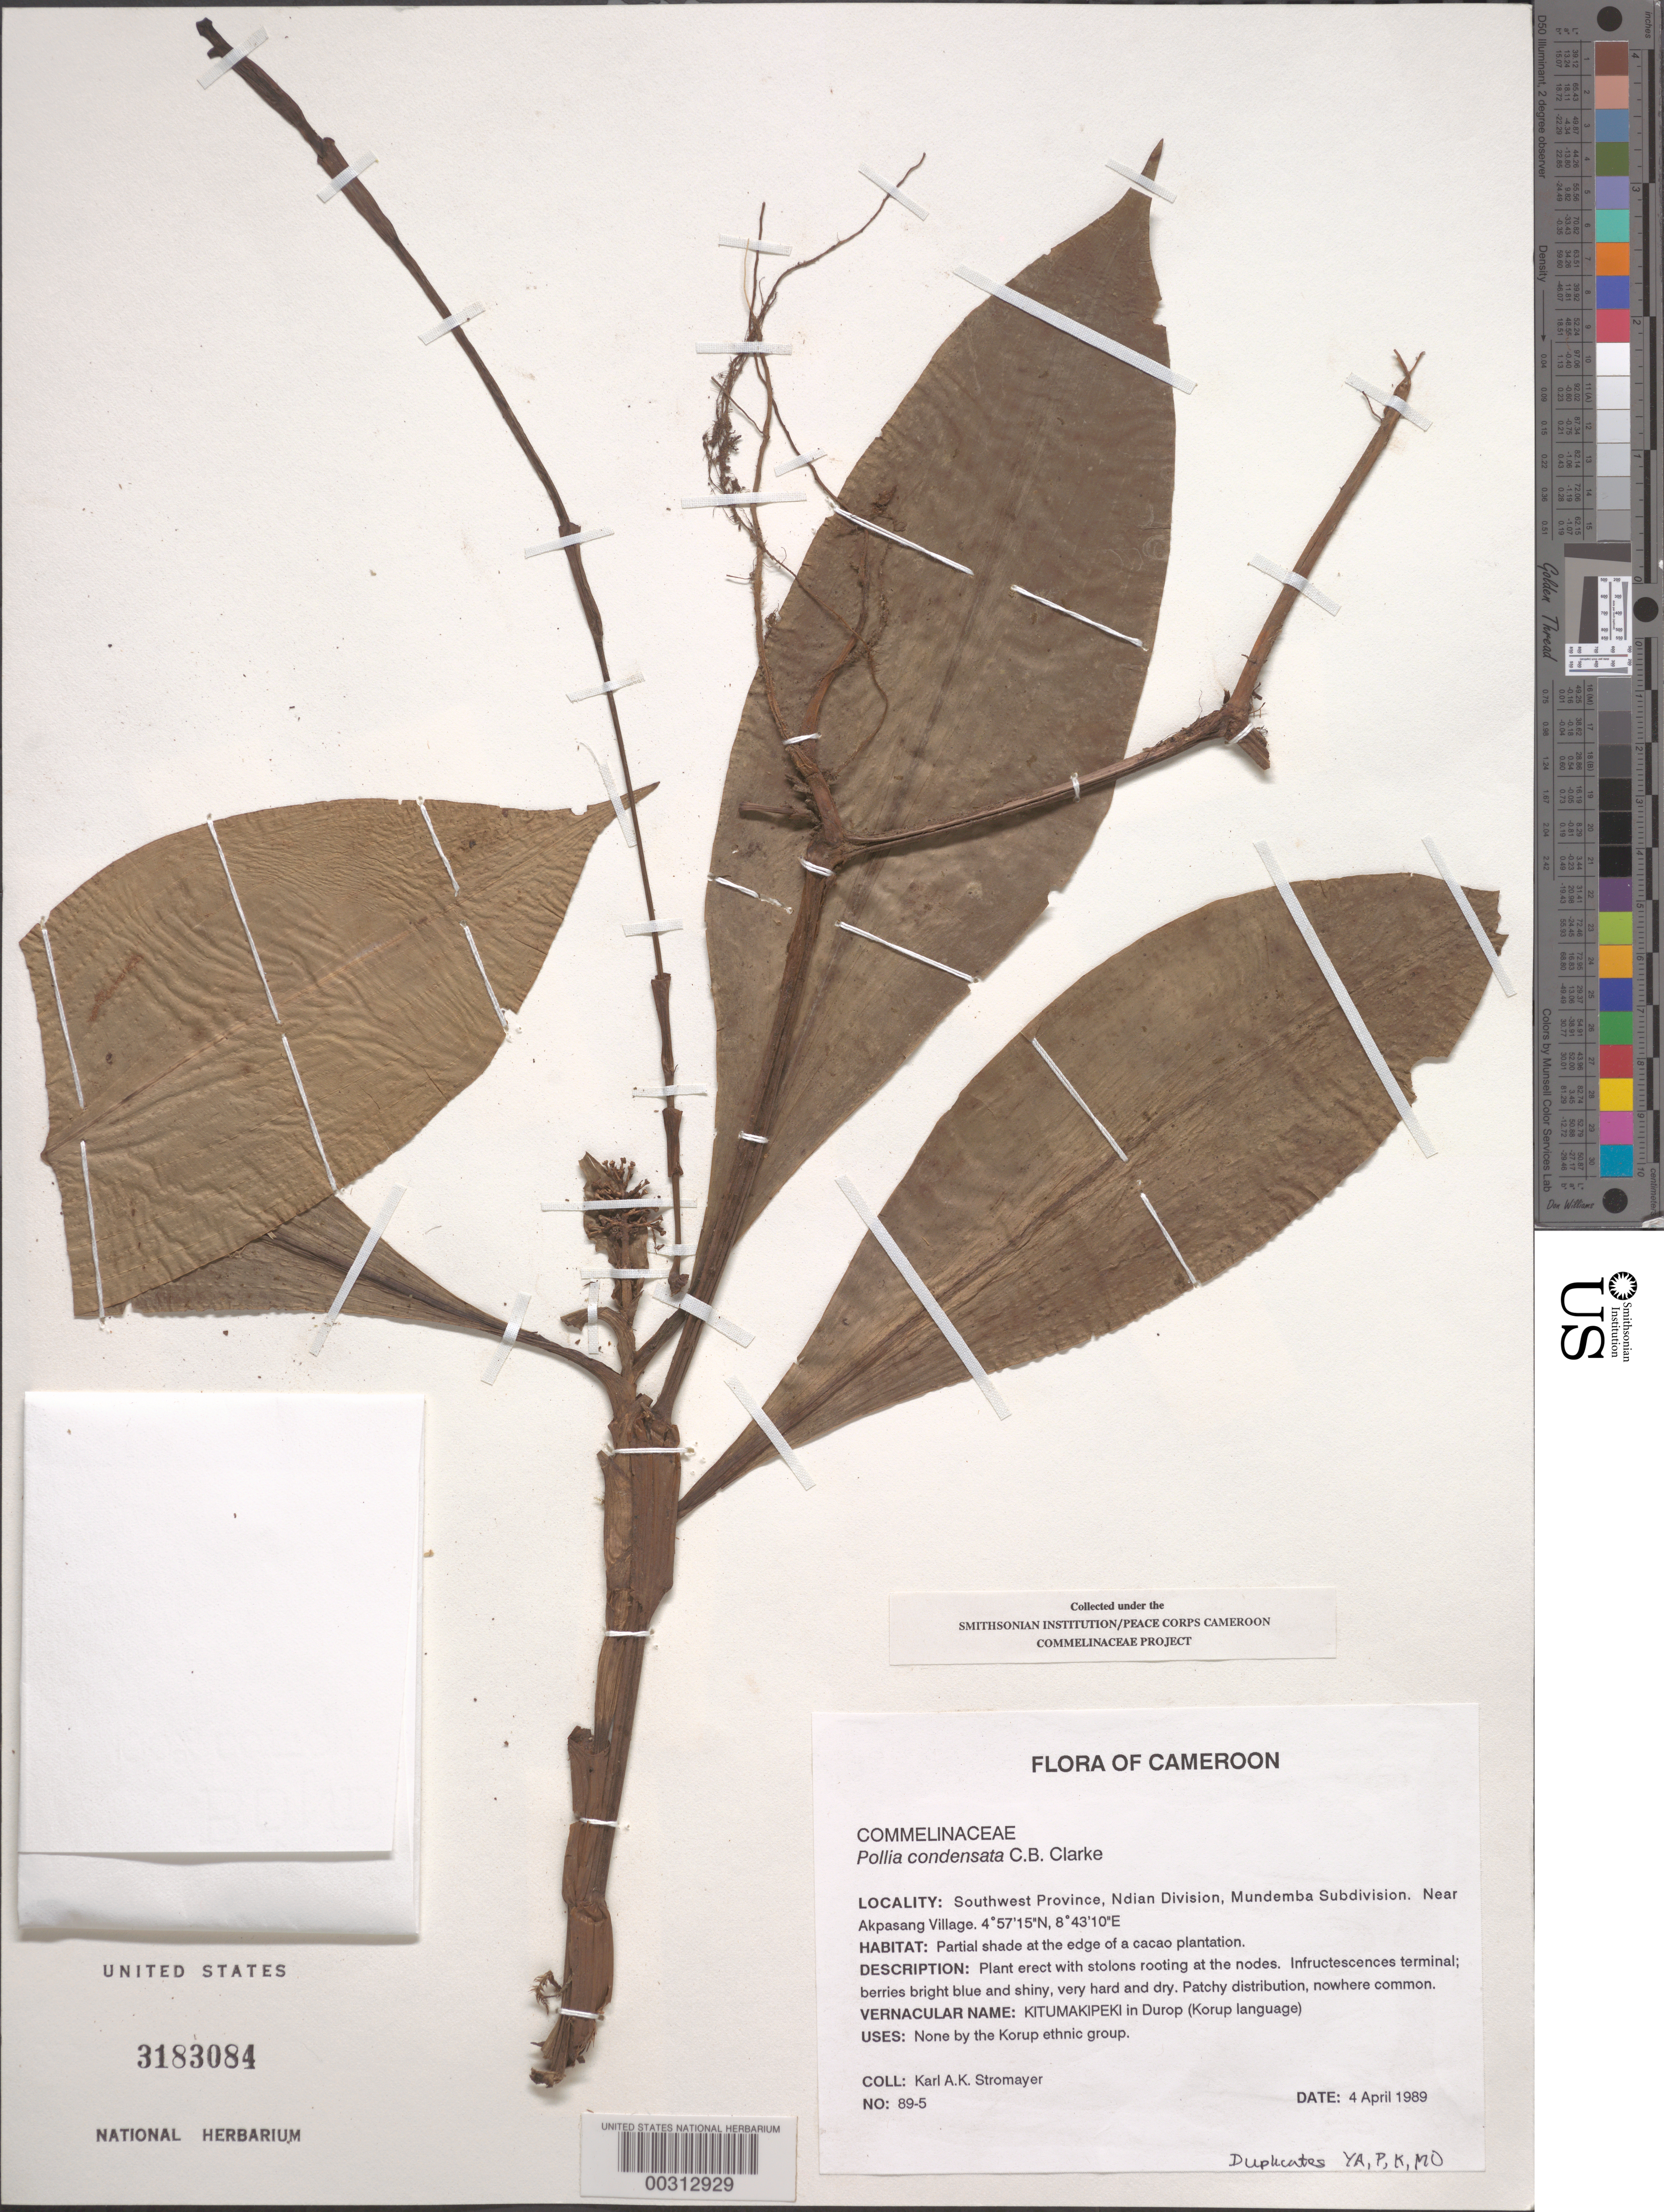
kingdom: Plantae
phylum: Tracheophyta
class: Liliopsida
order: Commelinales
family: Commelinaceae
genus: Pollia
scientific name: Pollia condensata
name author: C.B. Clarke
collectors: K. A. Stromayer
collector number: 89-5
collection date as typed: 04 Apr 1989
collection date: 1989-04-04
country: Cameroon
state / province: Sud-Ouest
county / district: Ndian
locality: Mundemba, near akpusang village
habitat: Partial shade at the edge of a cacao plantation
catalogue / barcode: US 3183084